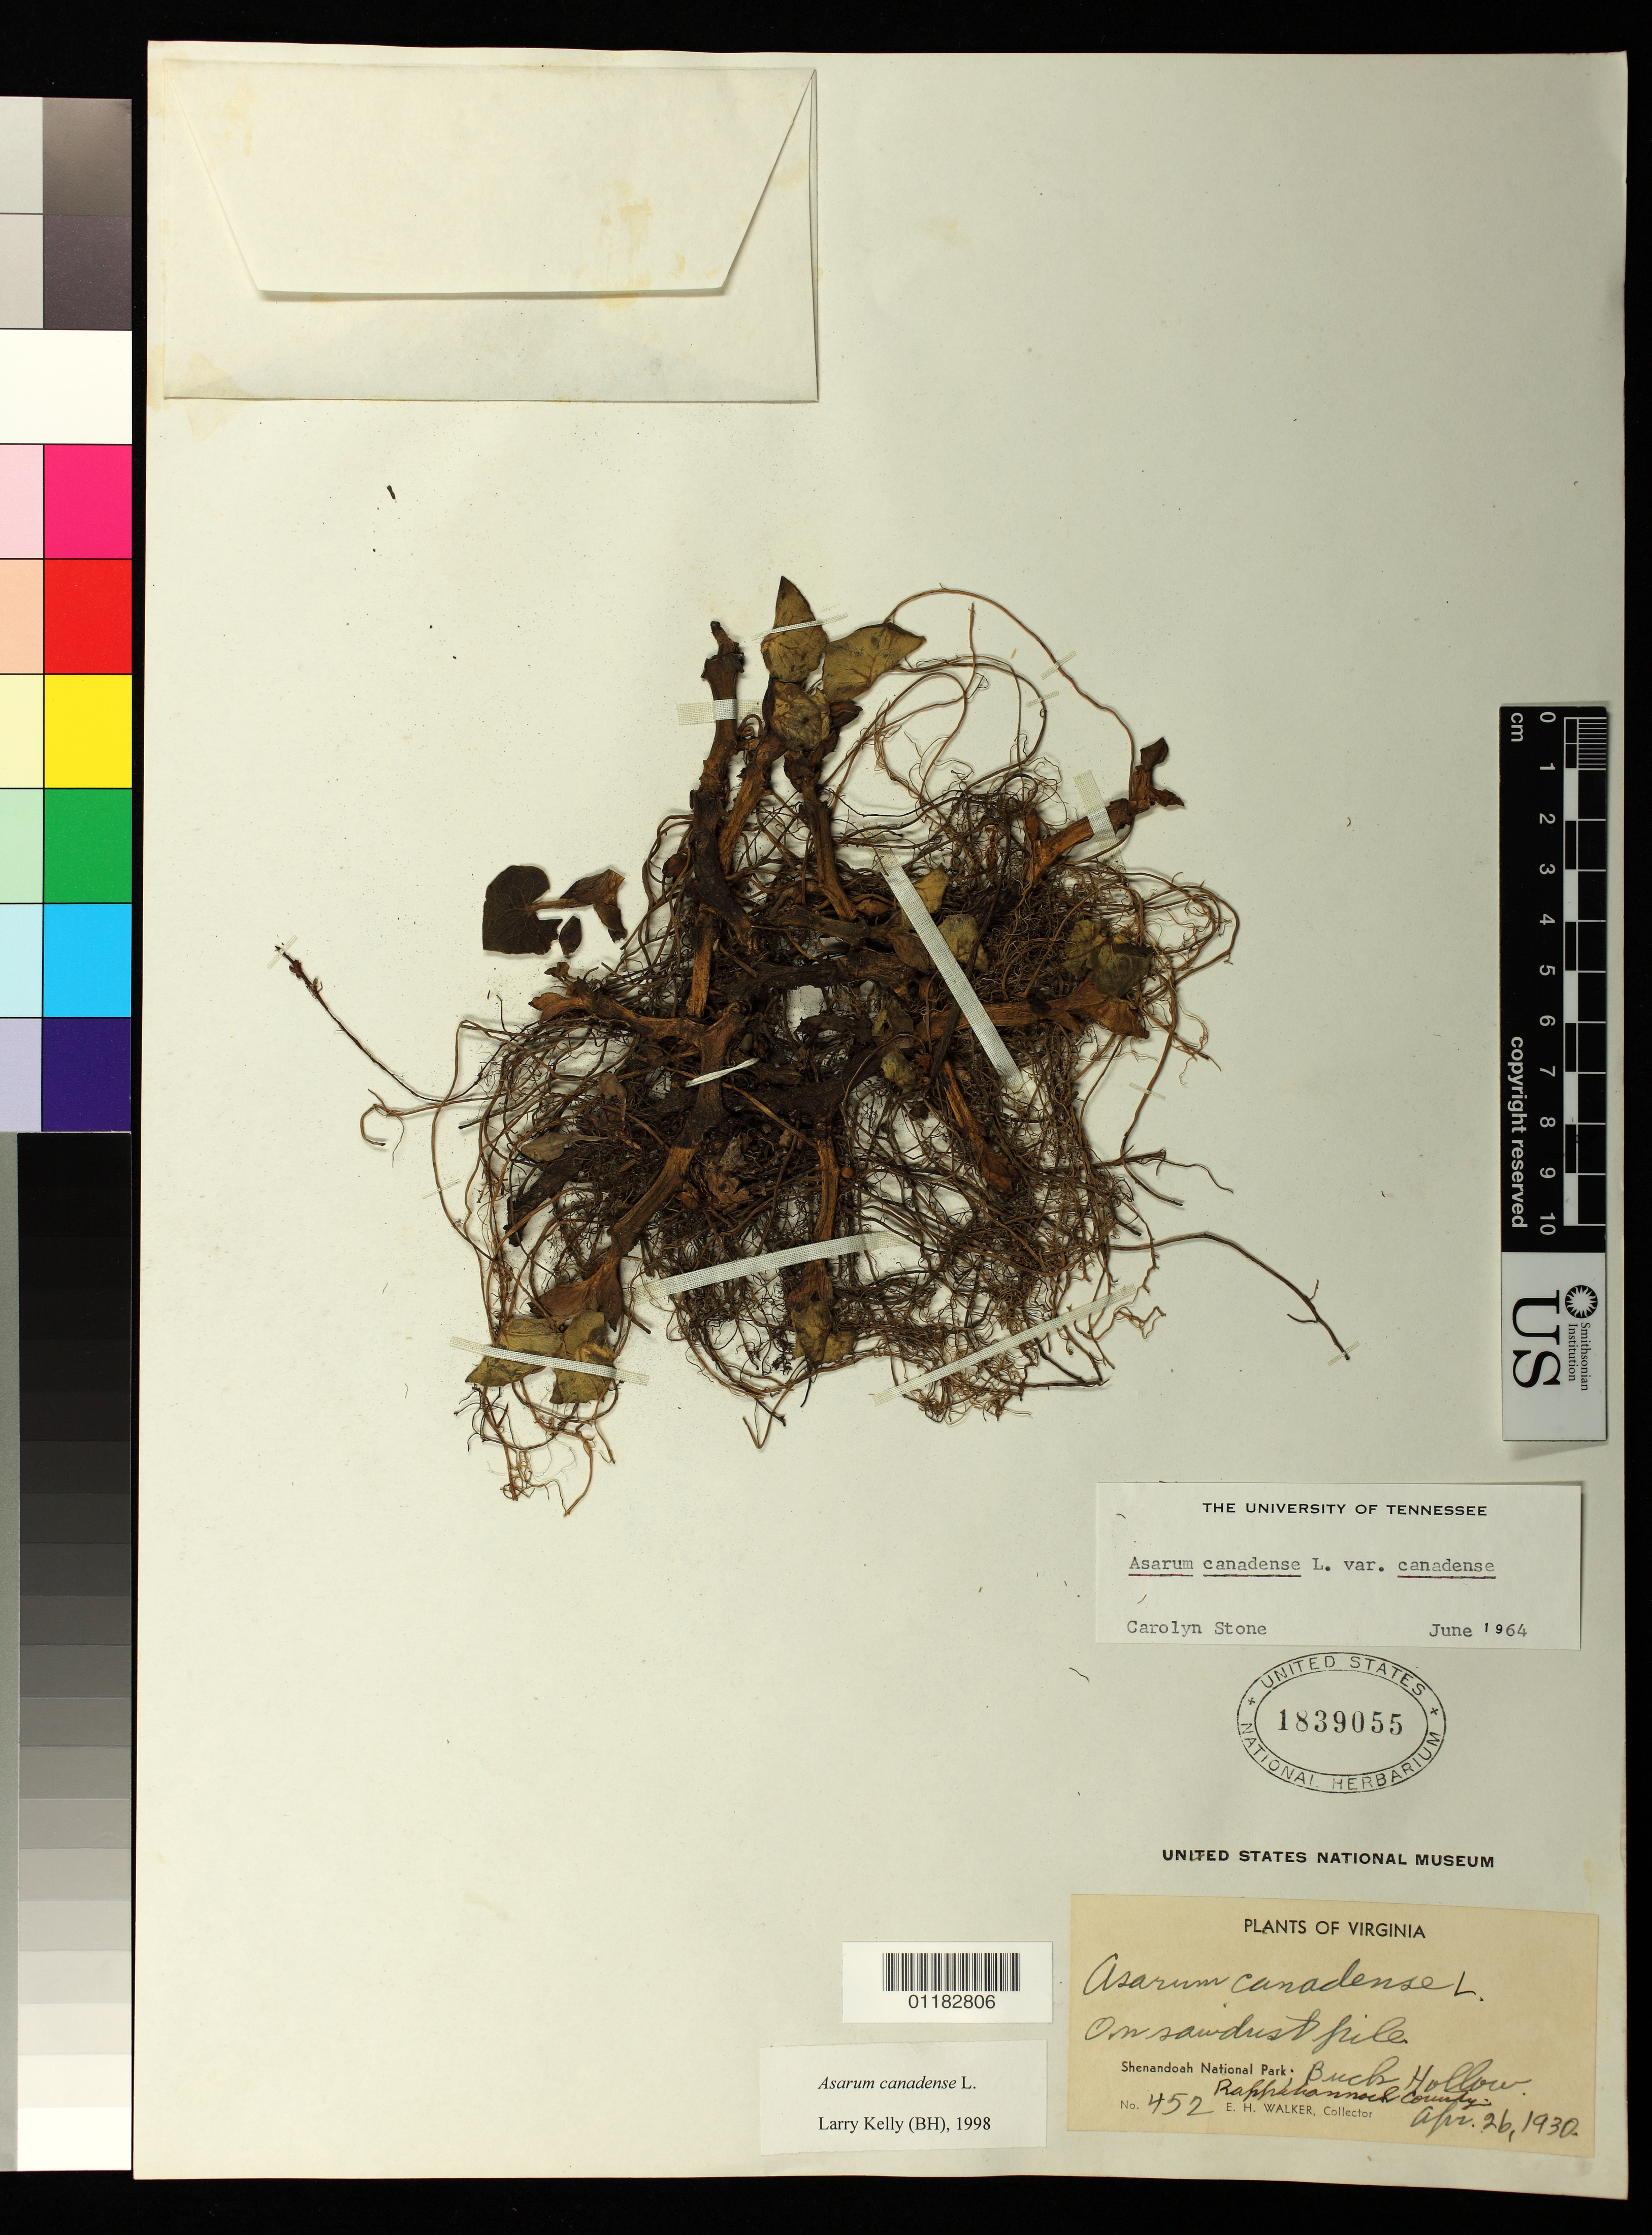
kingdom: Plantae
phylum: Tracheophyta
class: Magnoliopsida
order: Piperales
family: Aristolochiaceae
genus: Asarum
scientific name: Asarum canadense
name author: L.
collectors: E. H. Walker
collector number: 452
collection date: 1930-04-26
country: United States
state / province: Virginia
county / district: Rappahannock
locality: Shenandoah National Park Buck Hollow Rappahannock County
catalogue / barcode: US 1839055